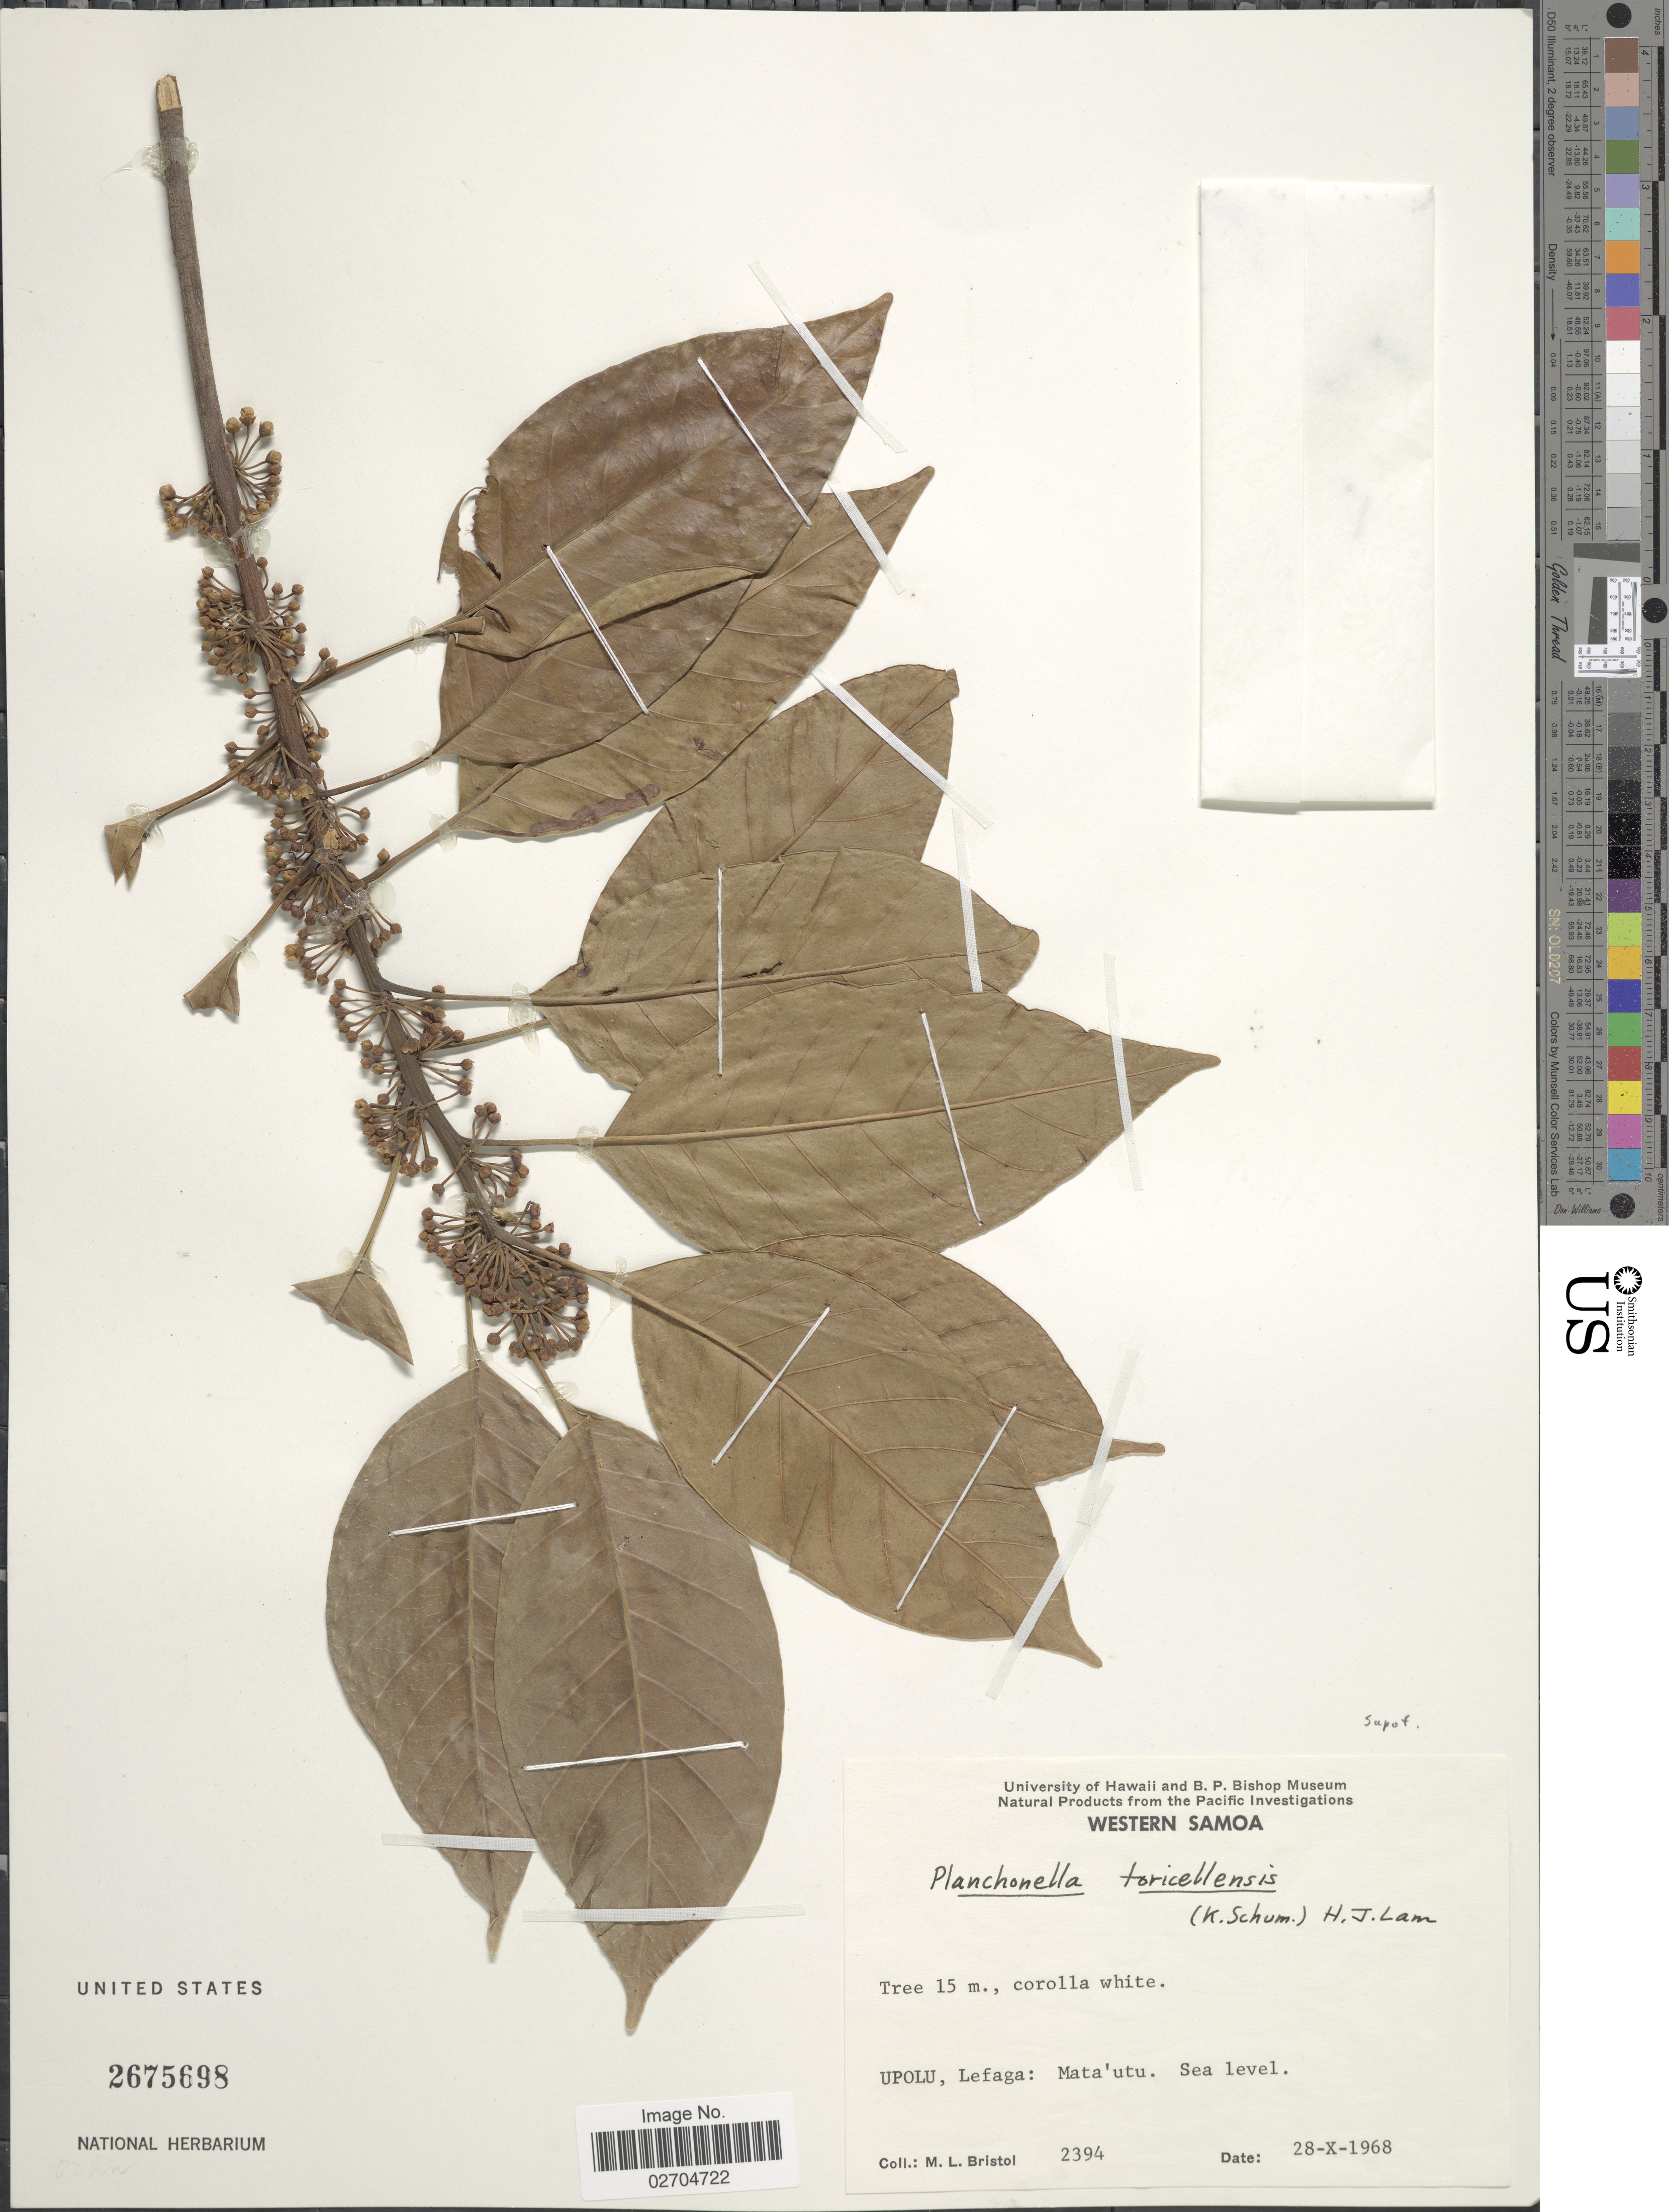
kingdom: Plantae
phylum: Tracheophyta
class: Magnoliopsida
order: Ericales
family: Sapotaceae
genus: Planchonella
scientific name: Planchonella torricellensis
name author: (K. Schum.) H.J. Lam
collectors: M. L. Bristol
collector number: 2394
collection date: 1968-10-28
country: Samoa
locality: Upolu, Lefaga: Mata'utu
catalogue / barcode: US 2675698